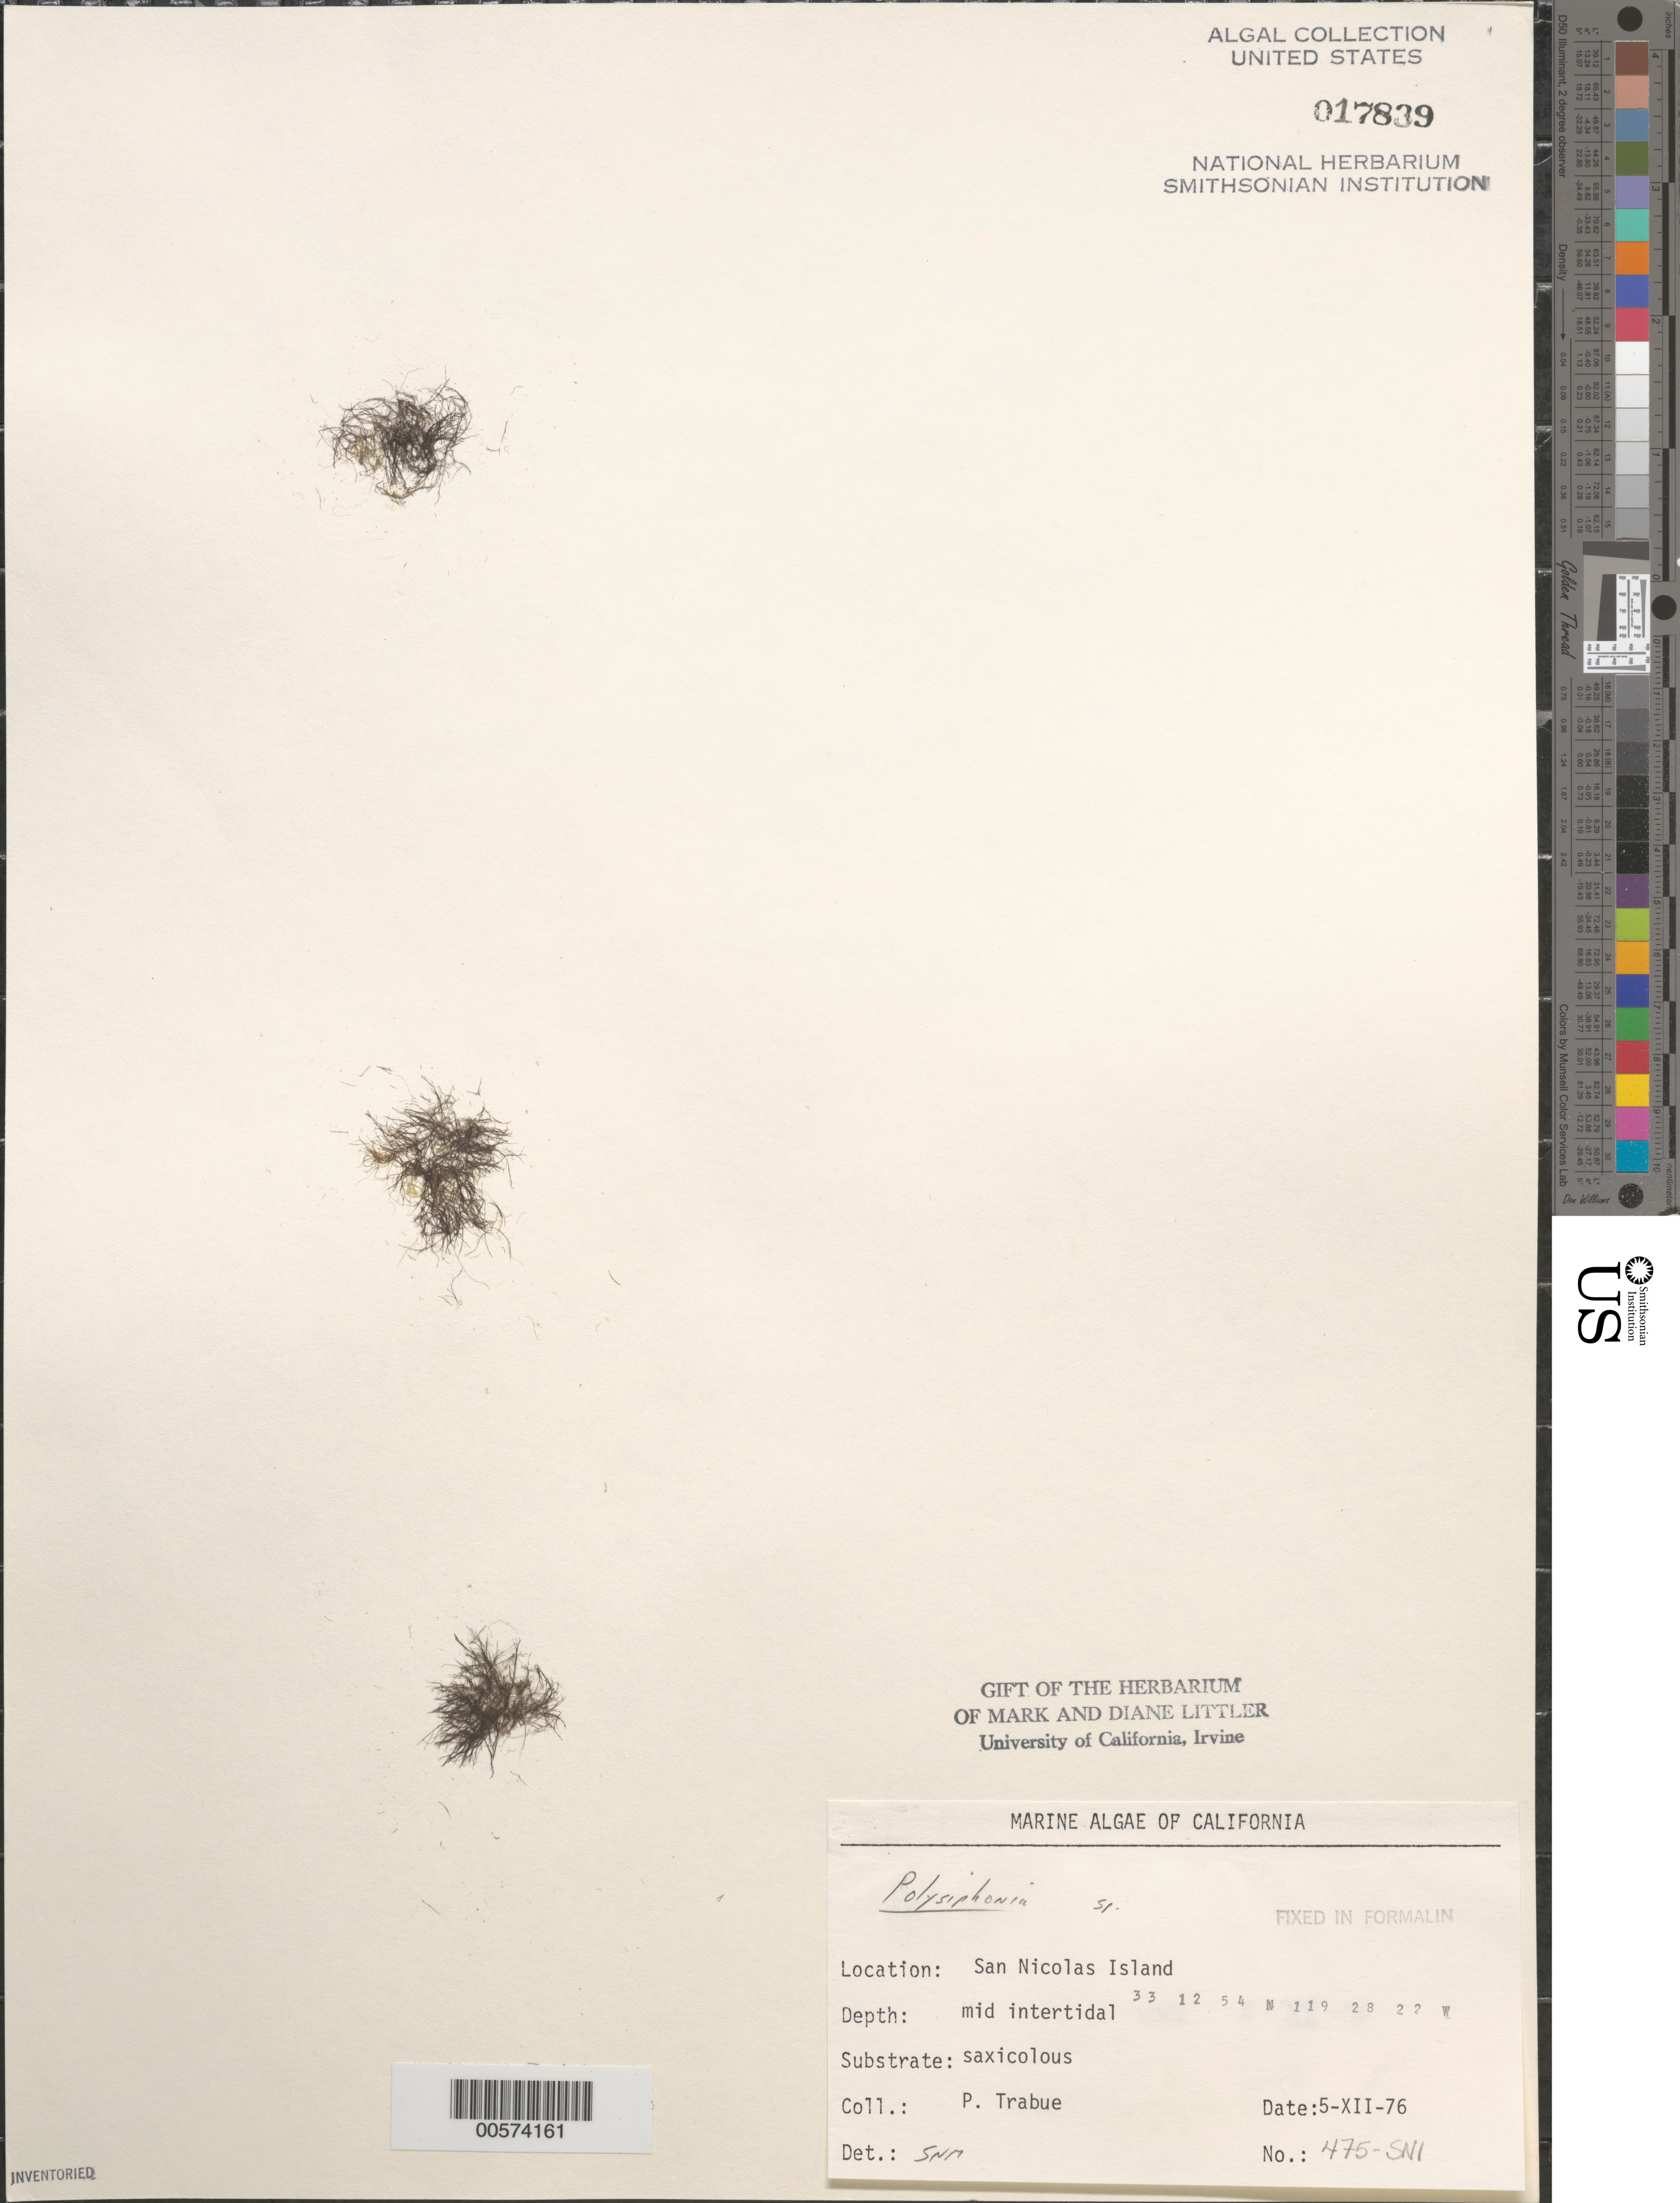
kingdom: Plantae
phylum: Rhodophyta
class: Florideophyceae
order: Ceramiales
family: Rhodomelaceae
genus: Polysiphonia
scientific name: Polysiphonia sp.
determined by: Murray, S. N.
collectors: P. J. Trabue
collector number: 475-sni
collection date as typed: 05 Dec 1976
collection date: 1976-12-05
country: United States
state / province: California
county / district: Ventura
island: San Nicolas Island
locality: Dutch Harbor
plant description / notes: BLM-SOCALBIGHT Rocky Intertidal Survey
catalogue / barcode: US 17839